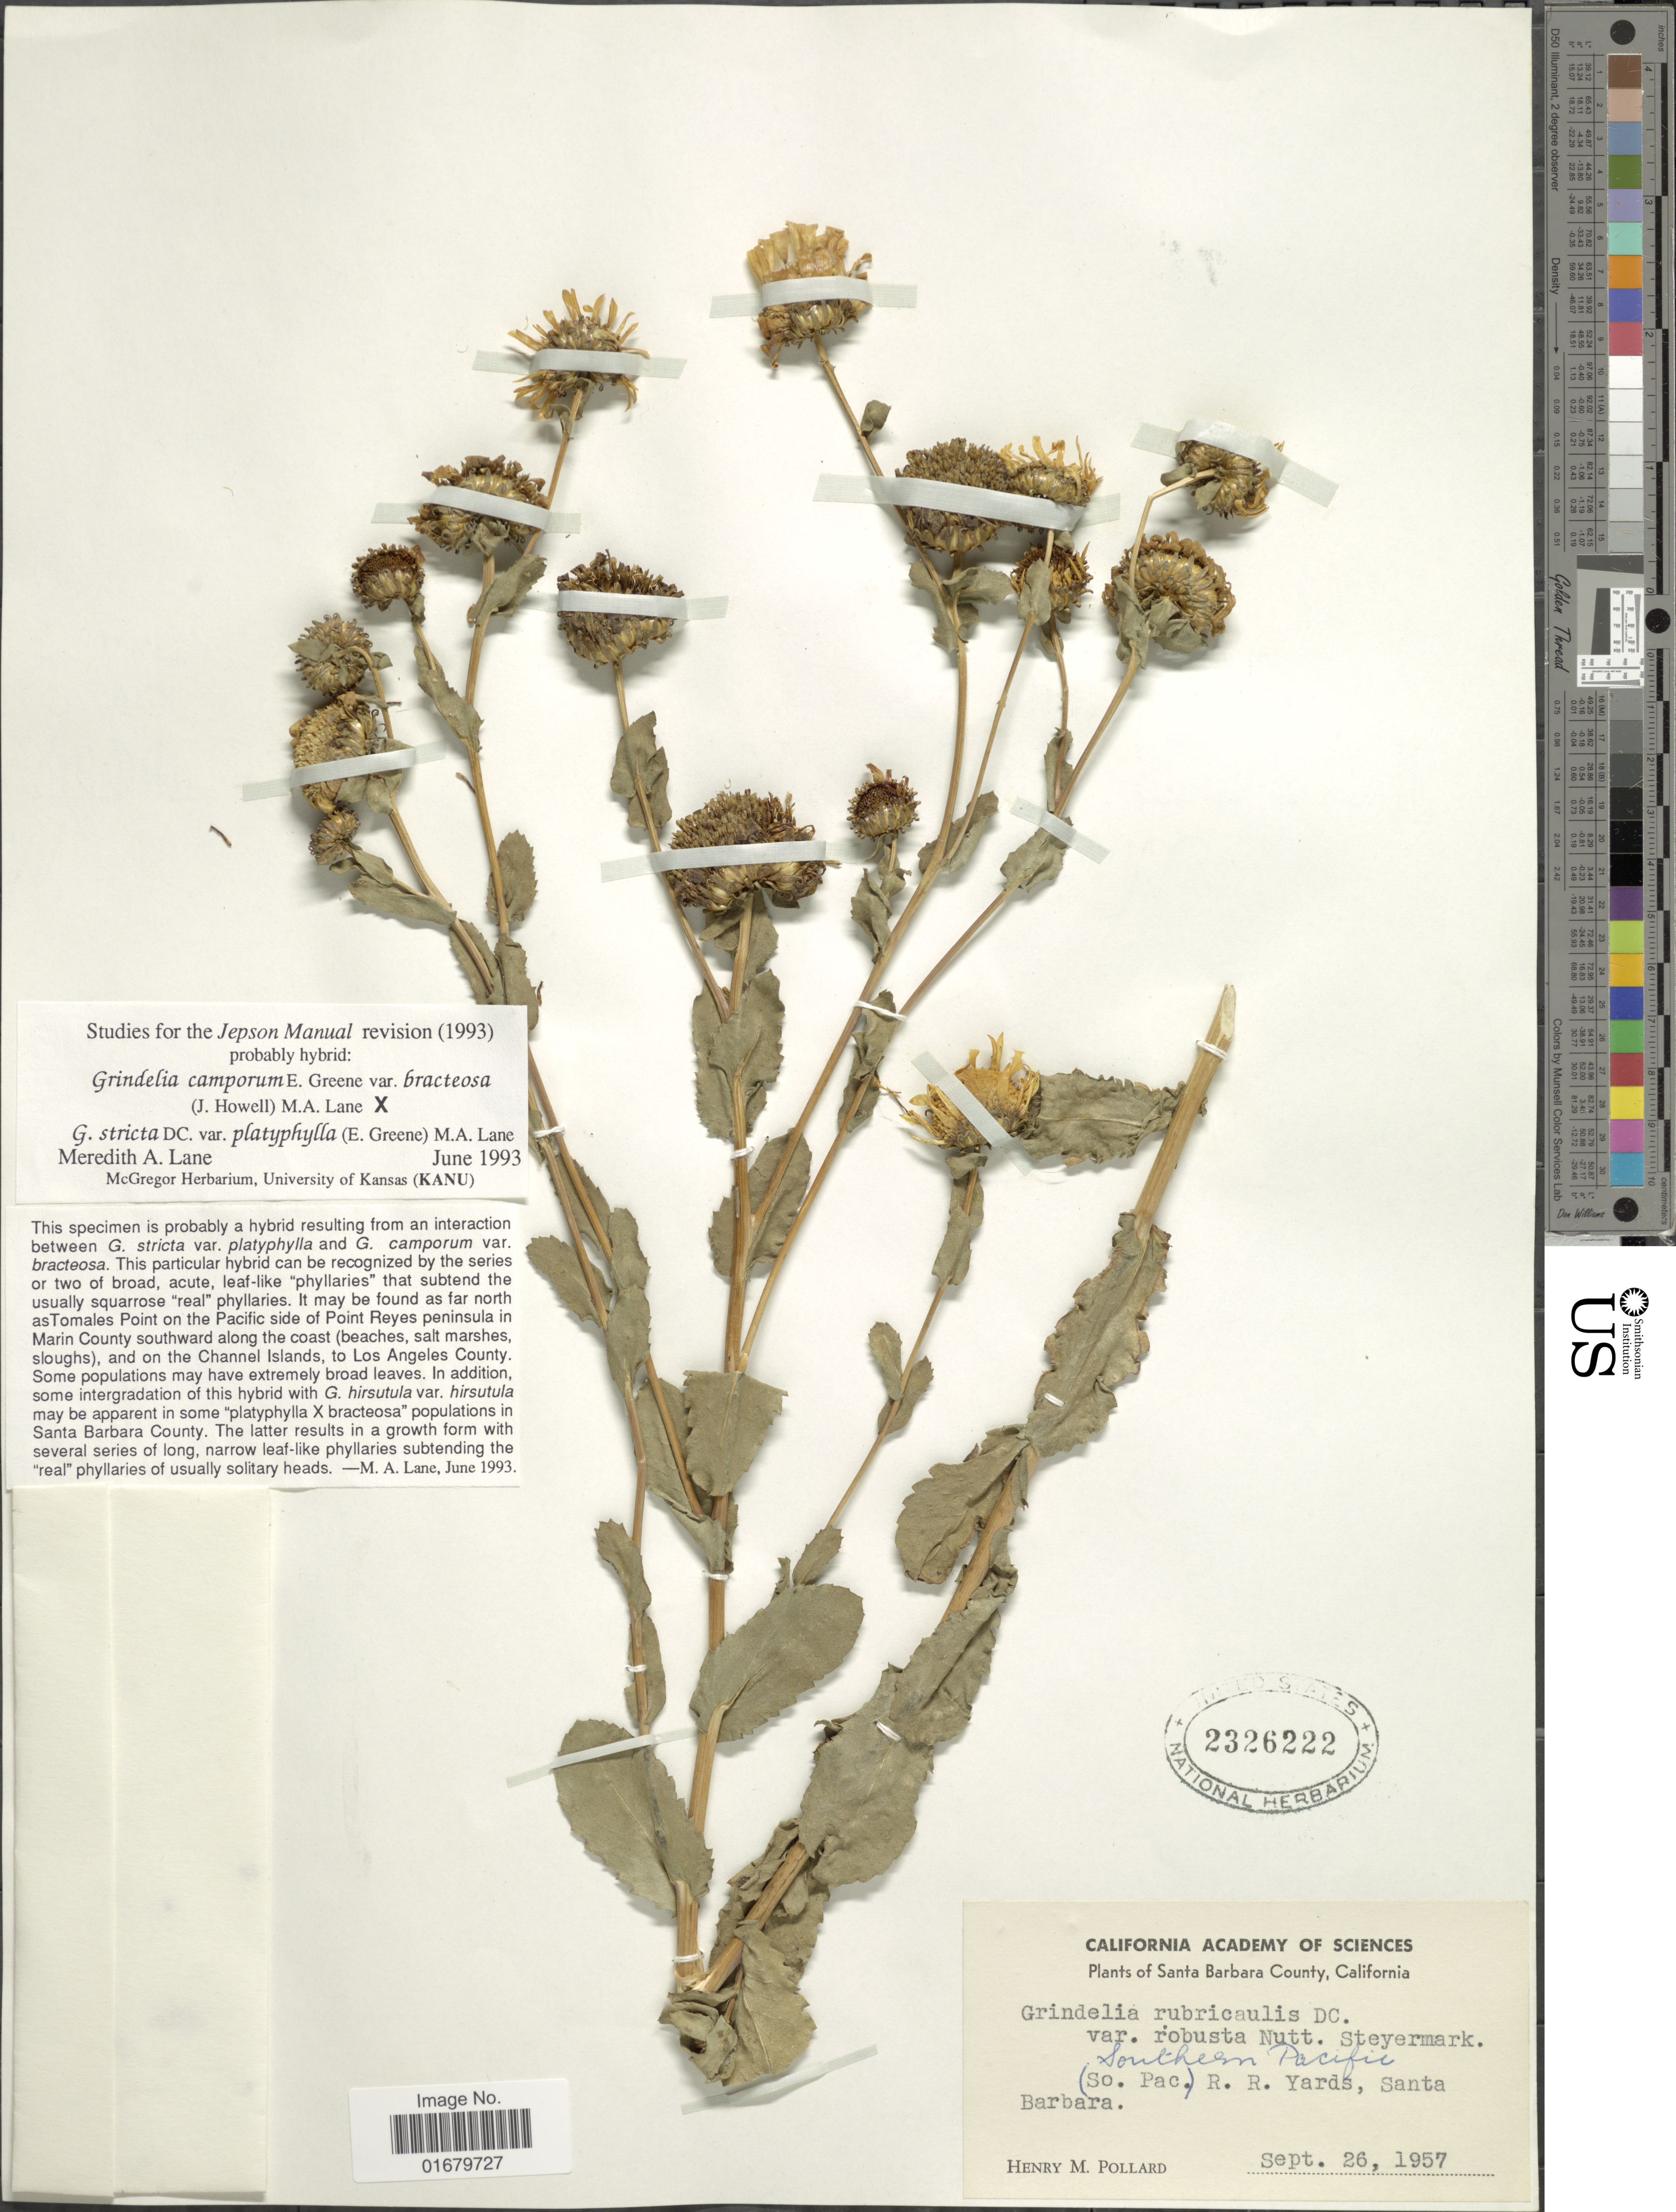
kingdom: Plantae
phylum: Tracheophyta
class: Magnoliopsida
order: Asterales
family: Asteraceae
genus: Grindelia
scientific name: Grindelia camporum var. bracteosa x G. stricta var. platyphylla (Greene) M.A. Lane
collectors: H. M. Pollard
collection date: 1957-09-26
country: United States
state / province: California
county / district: Santa Barbara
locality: Santa Barbara County, Southern Pacific, R.R. Yards, Santa Barbara.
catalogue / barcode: US 2326222